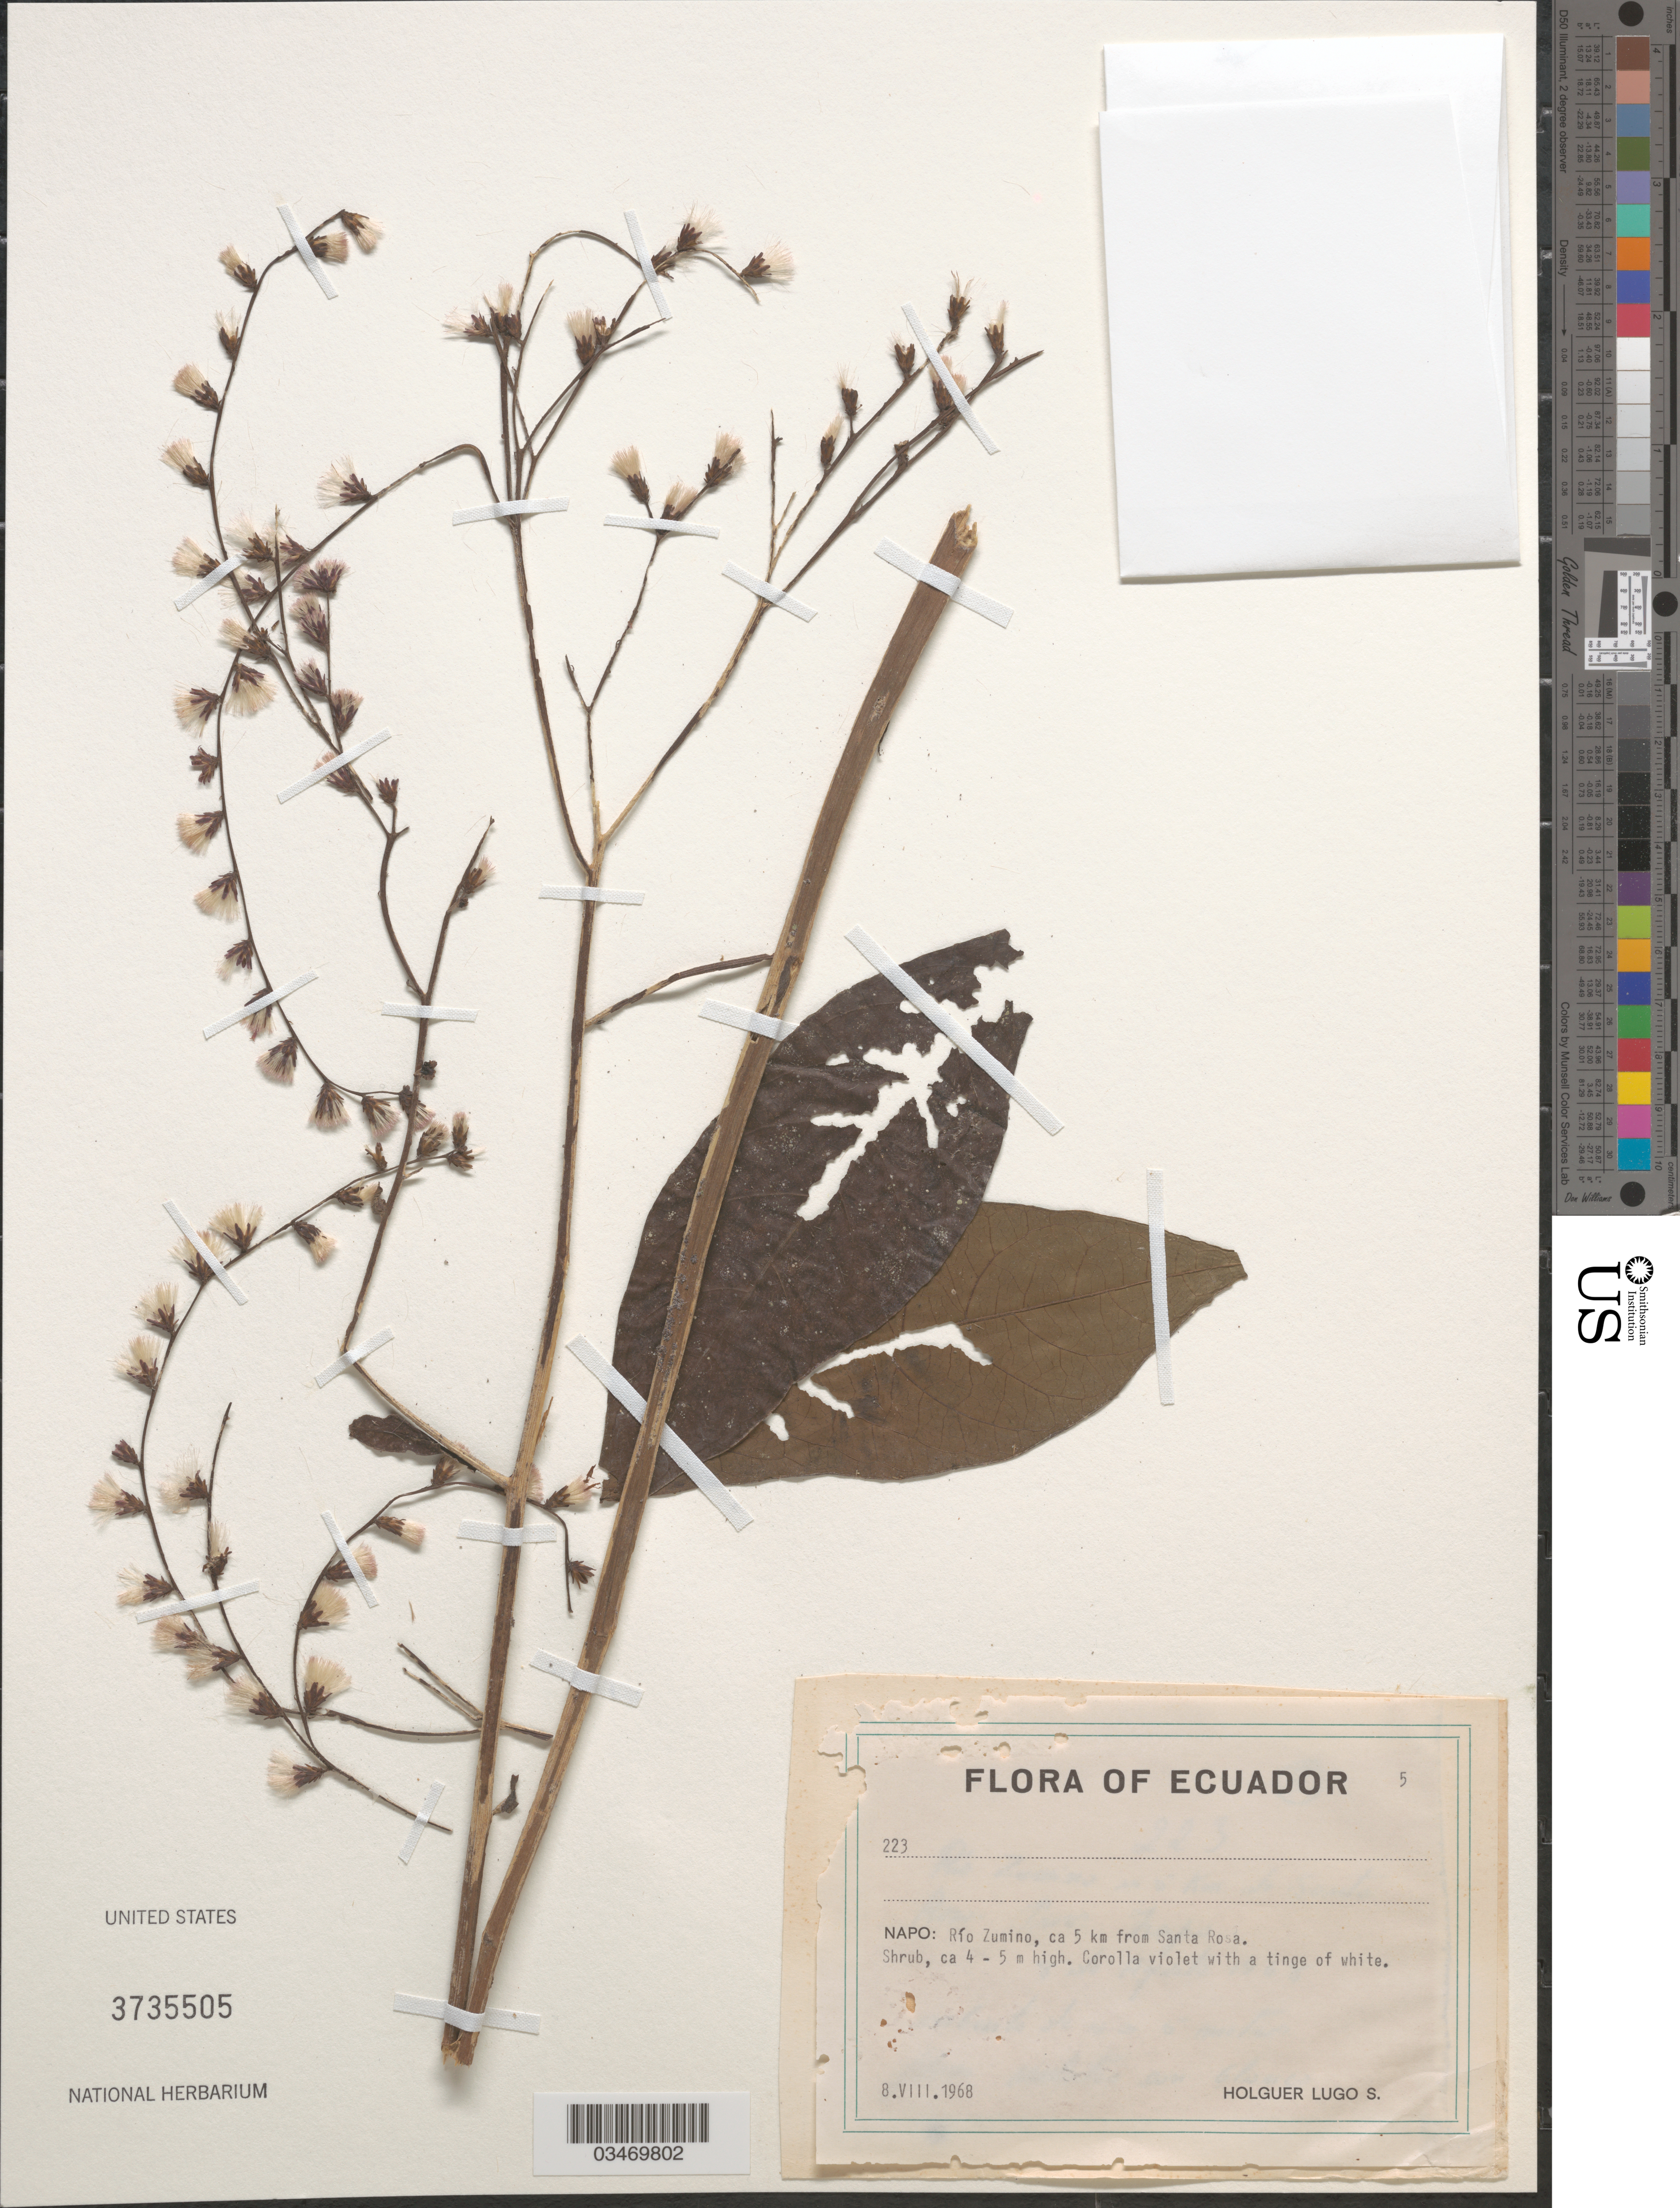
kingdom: Plantae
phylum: Tracheophyta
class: Magnoliopsida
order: Asterales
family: Asteraceae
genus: Trepadonia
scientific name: Trepadonia sp.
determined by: Ávila C., Fabio Andrés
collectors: L. Holguer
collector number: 223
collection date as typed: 8 Aug 1968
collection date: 1968-08-08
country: Ecuador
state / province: Napo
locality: Rio Zumino, ca. 5 km from Santa Rosa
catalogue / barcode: US 3735505